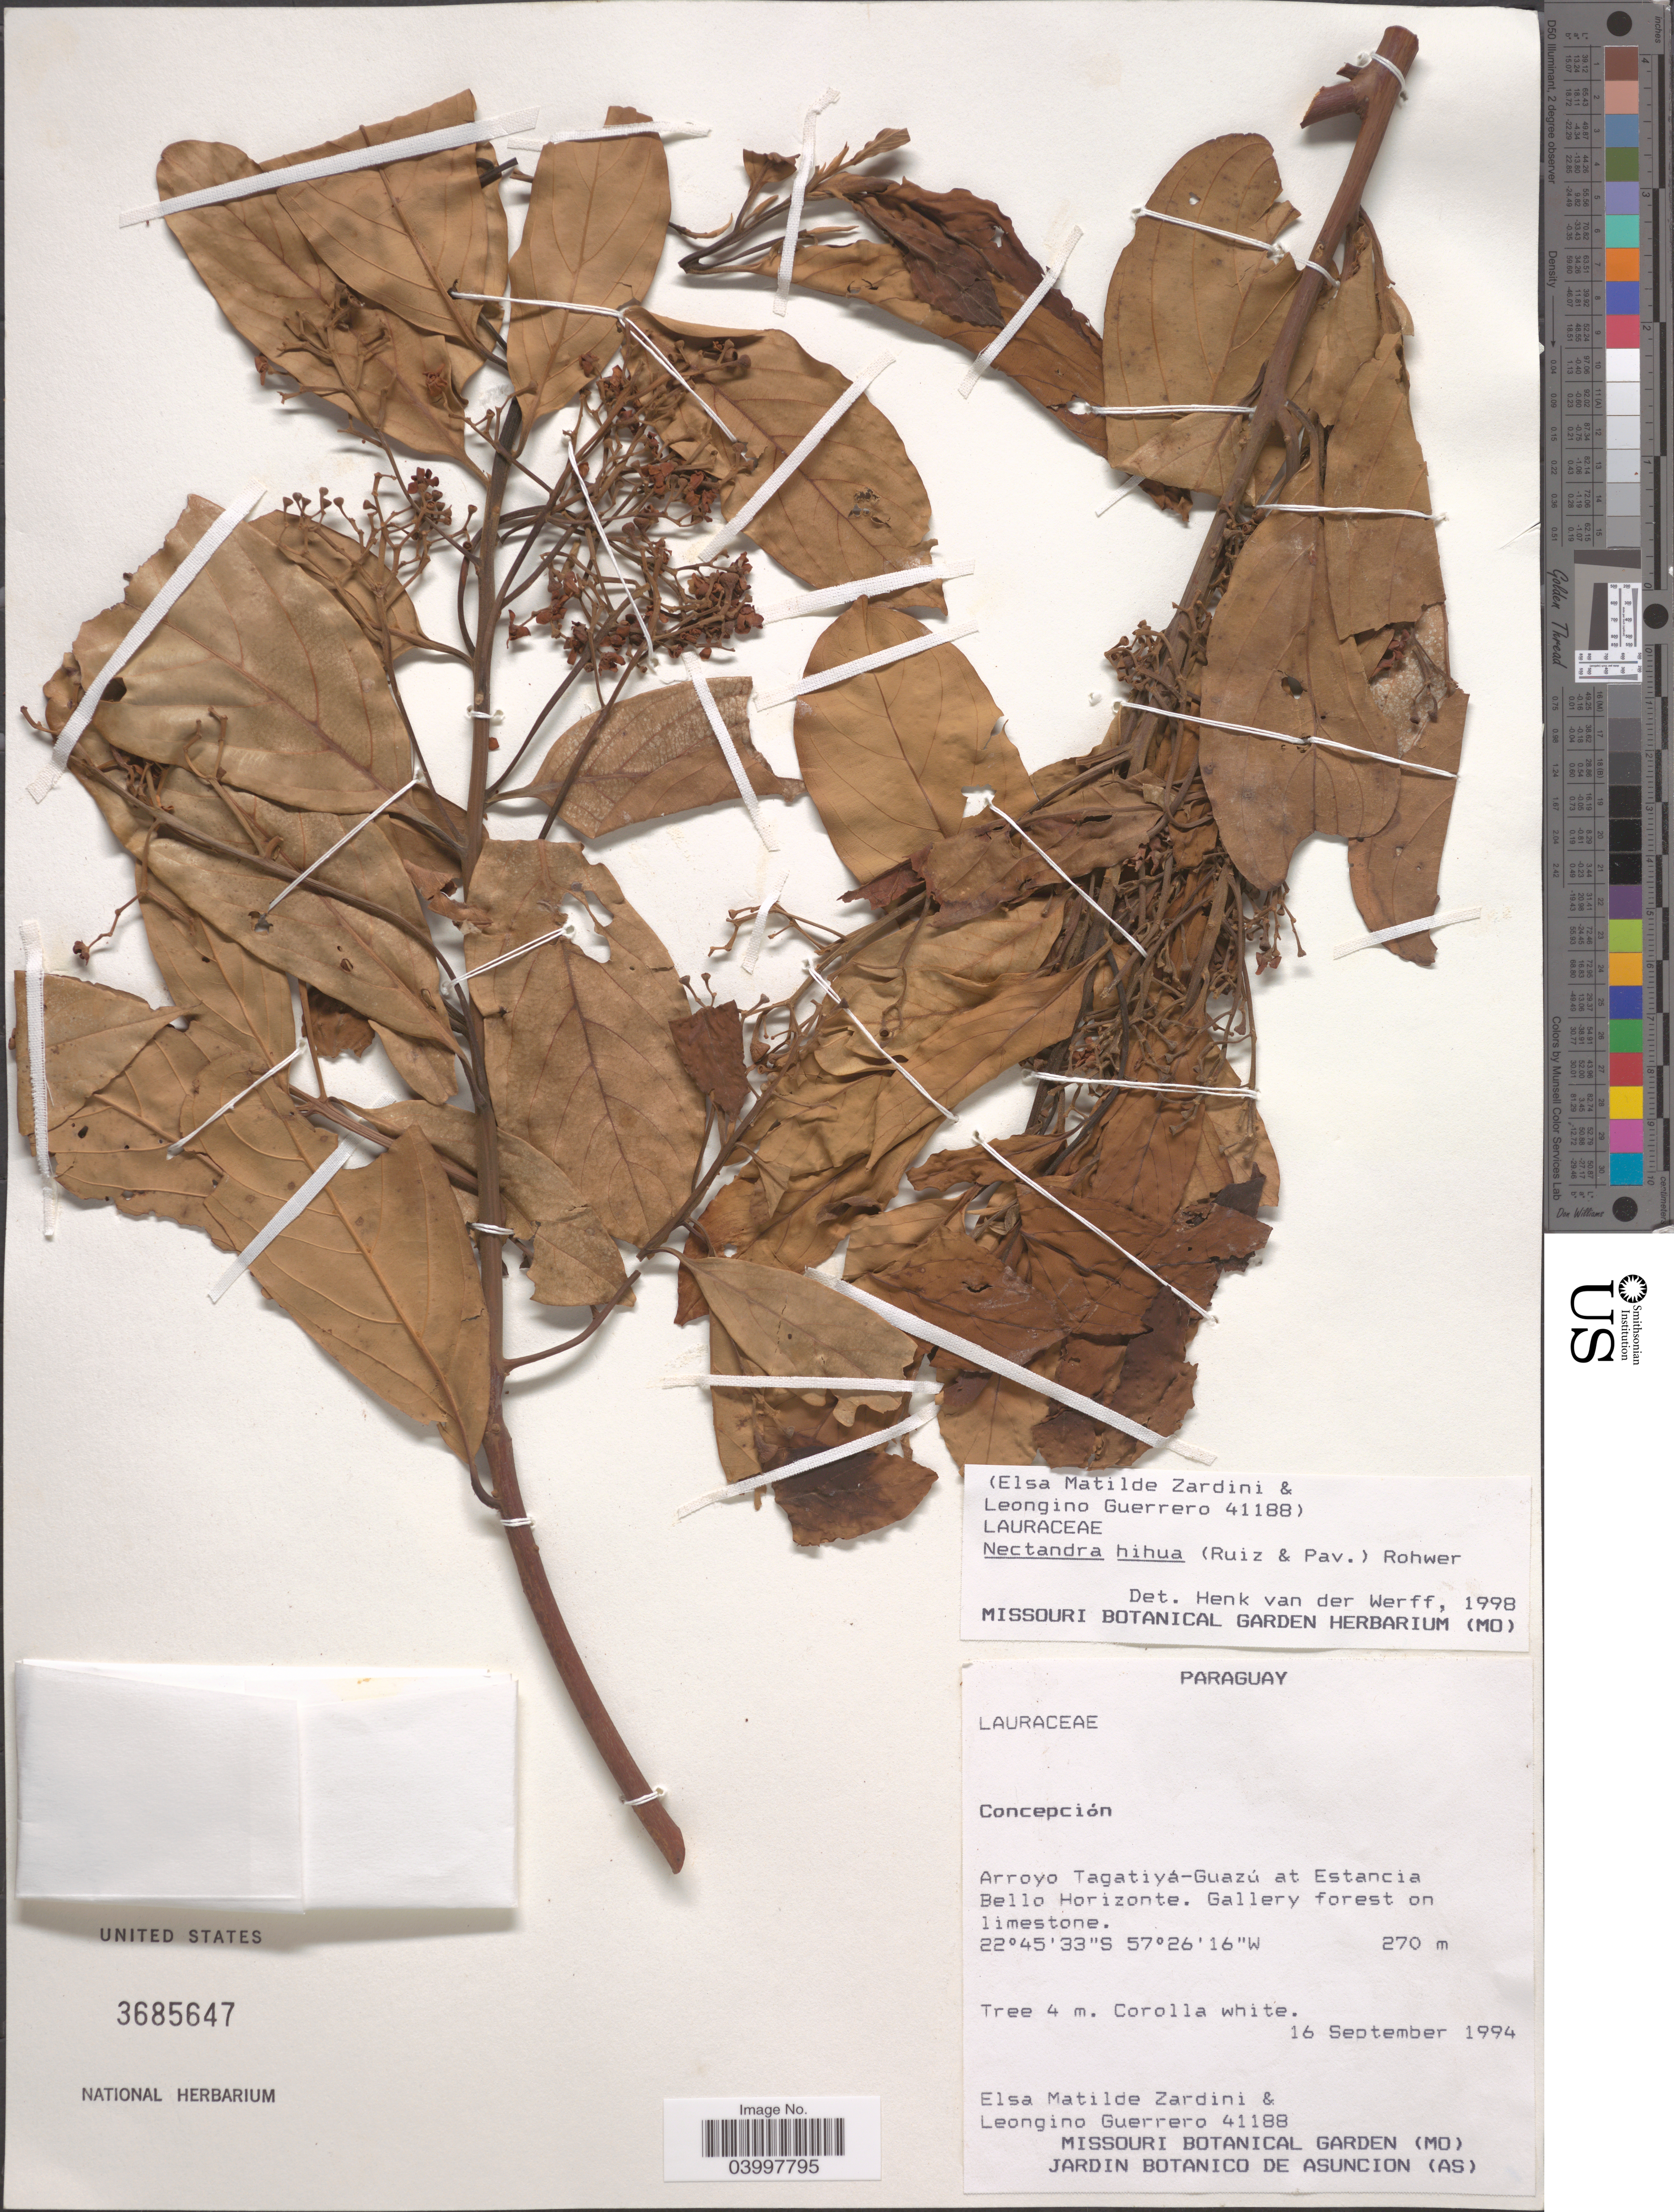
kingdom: Plantae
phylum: Tracheophyta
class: Magnoliopsida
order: Laurales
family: Lauraceae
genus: Nectandra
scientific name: Nectandra hihua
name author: (Ruiz & Pav.) Rohwer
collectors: E. M. Zardini & L. Guerrero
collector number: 41188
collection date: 1994-09-16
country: Paraguay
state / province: Concepcion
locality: Arroyo Tagatiyá-Guazú at Estancia Bello Horizonte. Gallery forest on limestone.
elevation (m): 270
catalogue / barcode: US 3685647